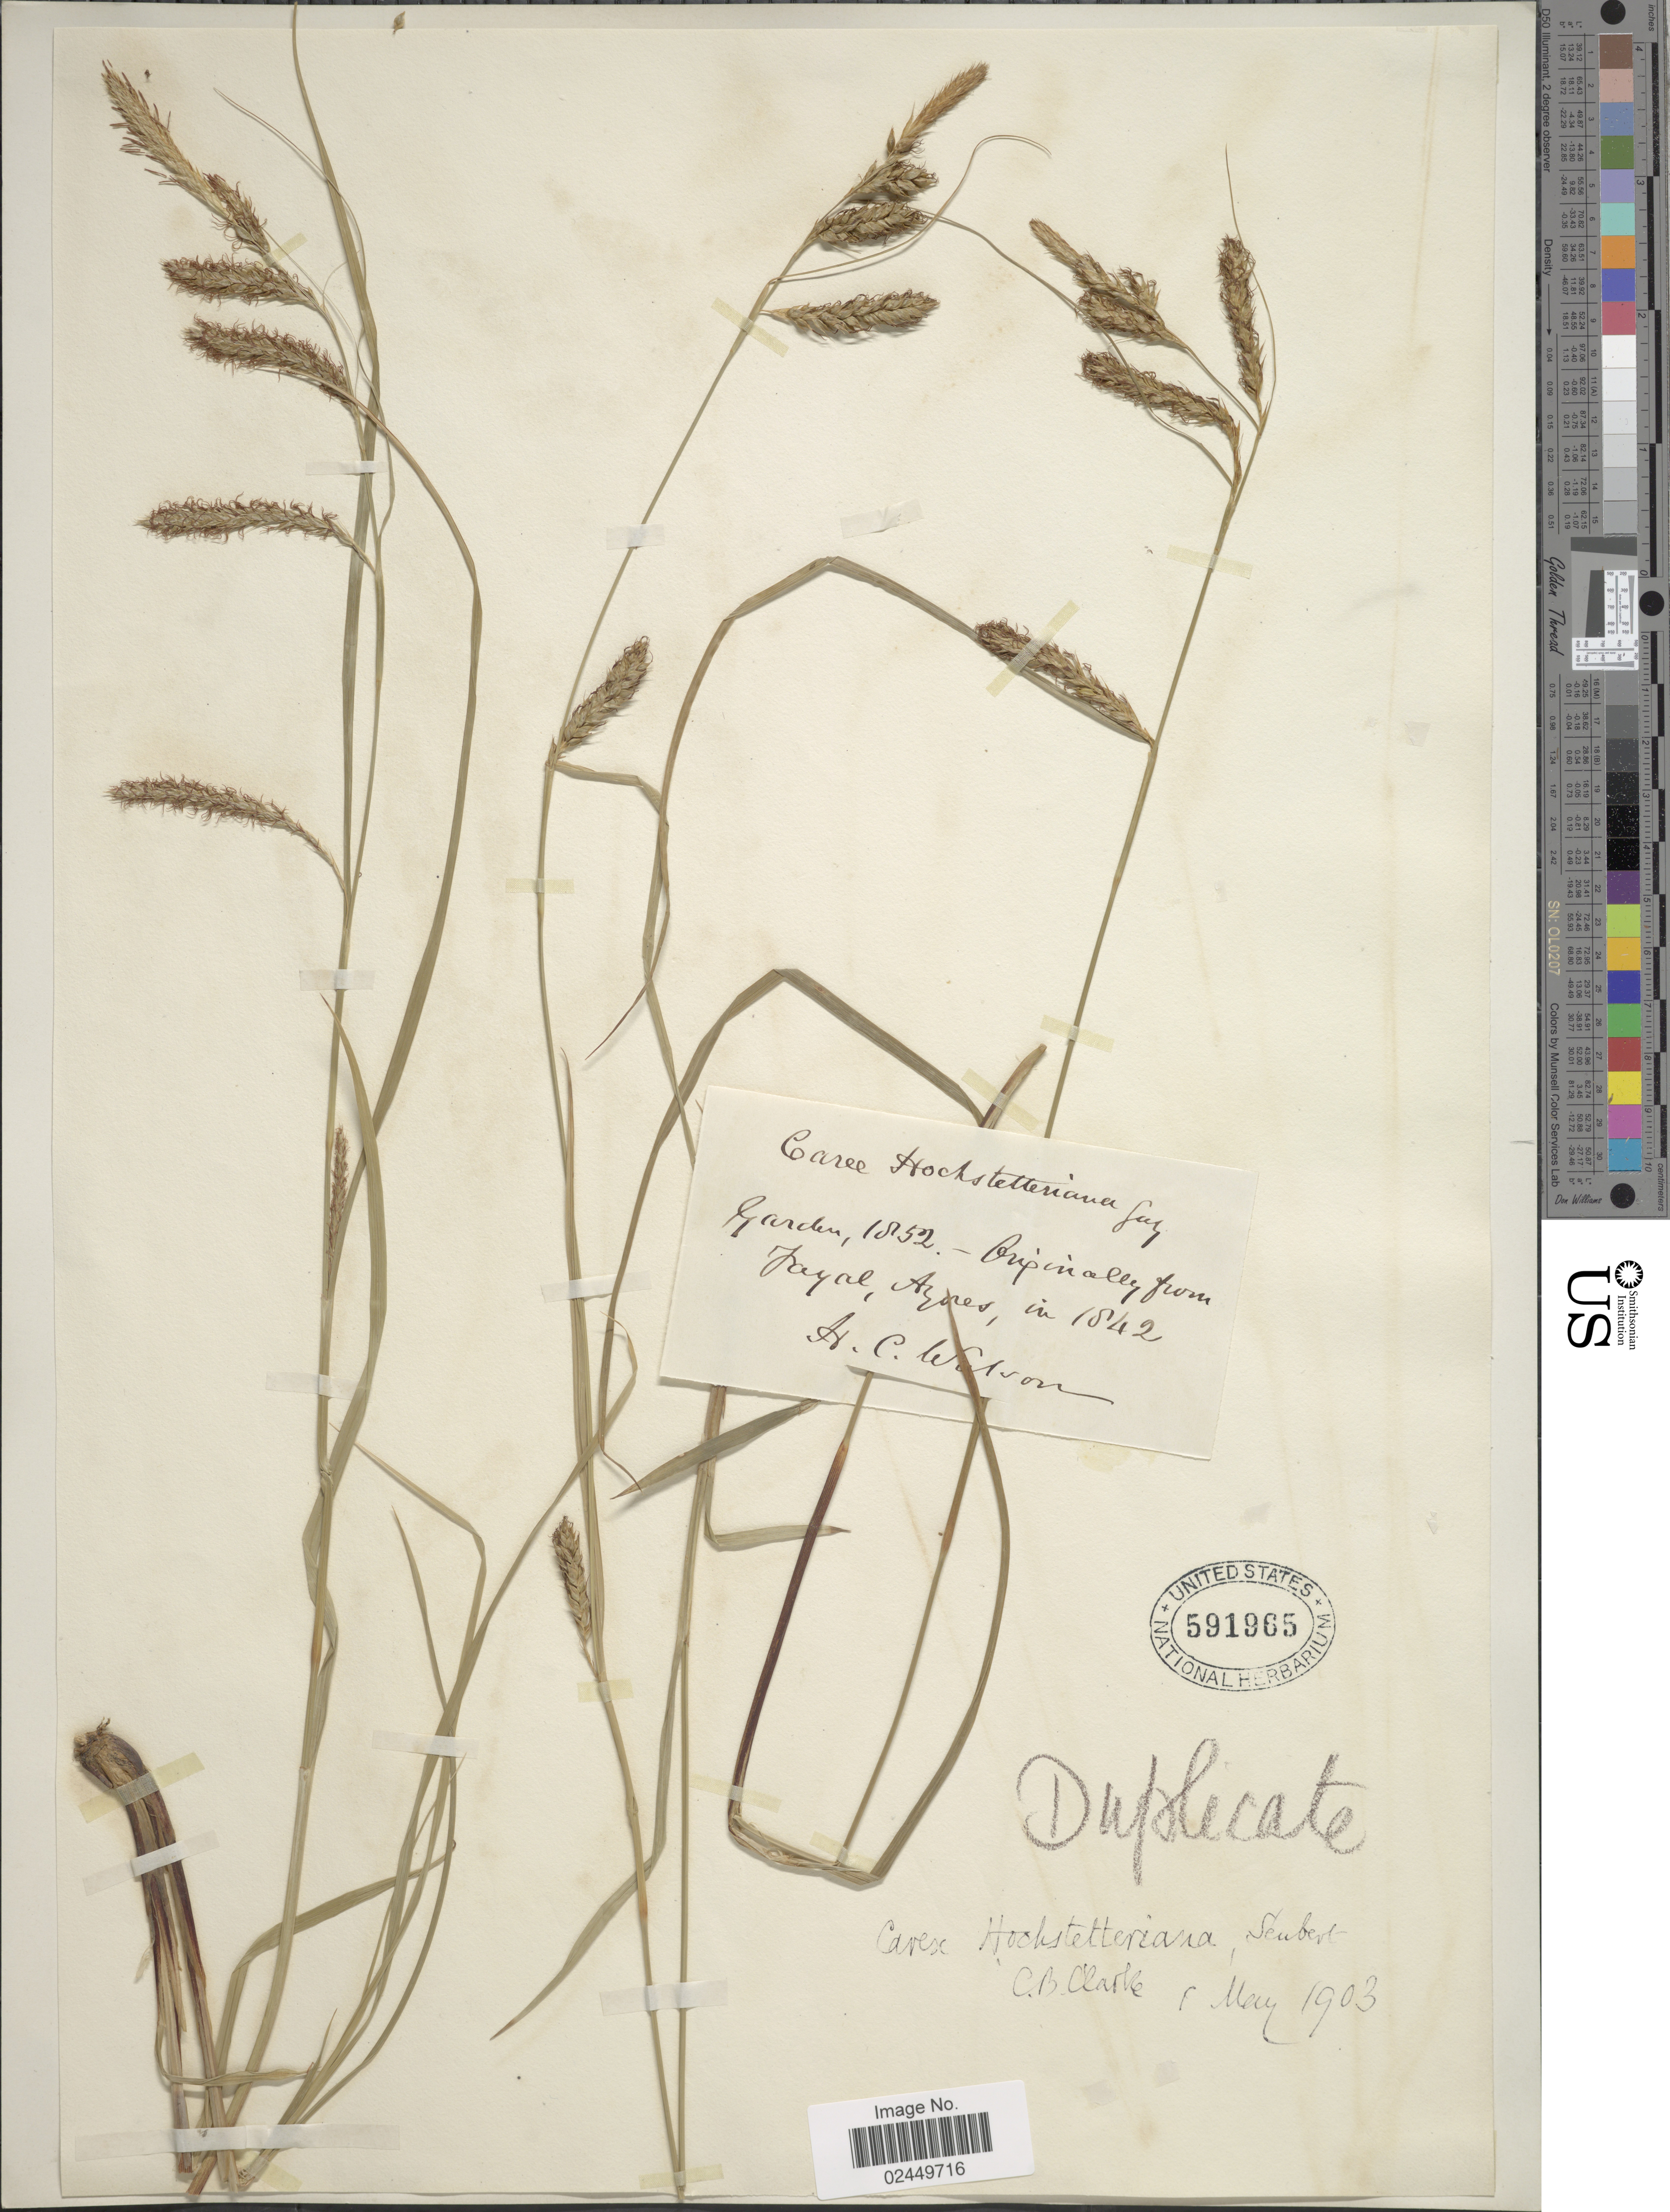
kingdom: Plantae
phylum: Tracheophyta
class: Liliopsida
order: Poales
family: Cyperaceae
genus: Carex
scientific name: Carex hochstetteriana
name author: J. Gay ex Seub.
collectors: H. Watson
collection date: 1852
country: United Kingdom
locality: Garden - Originally from Fayal, Azores, in 1842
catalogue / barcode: US 591965